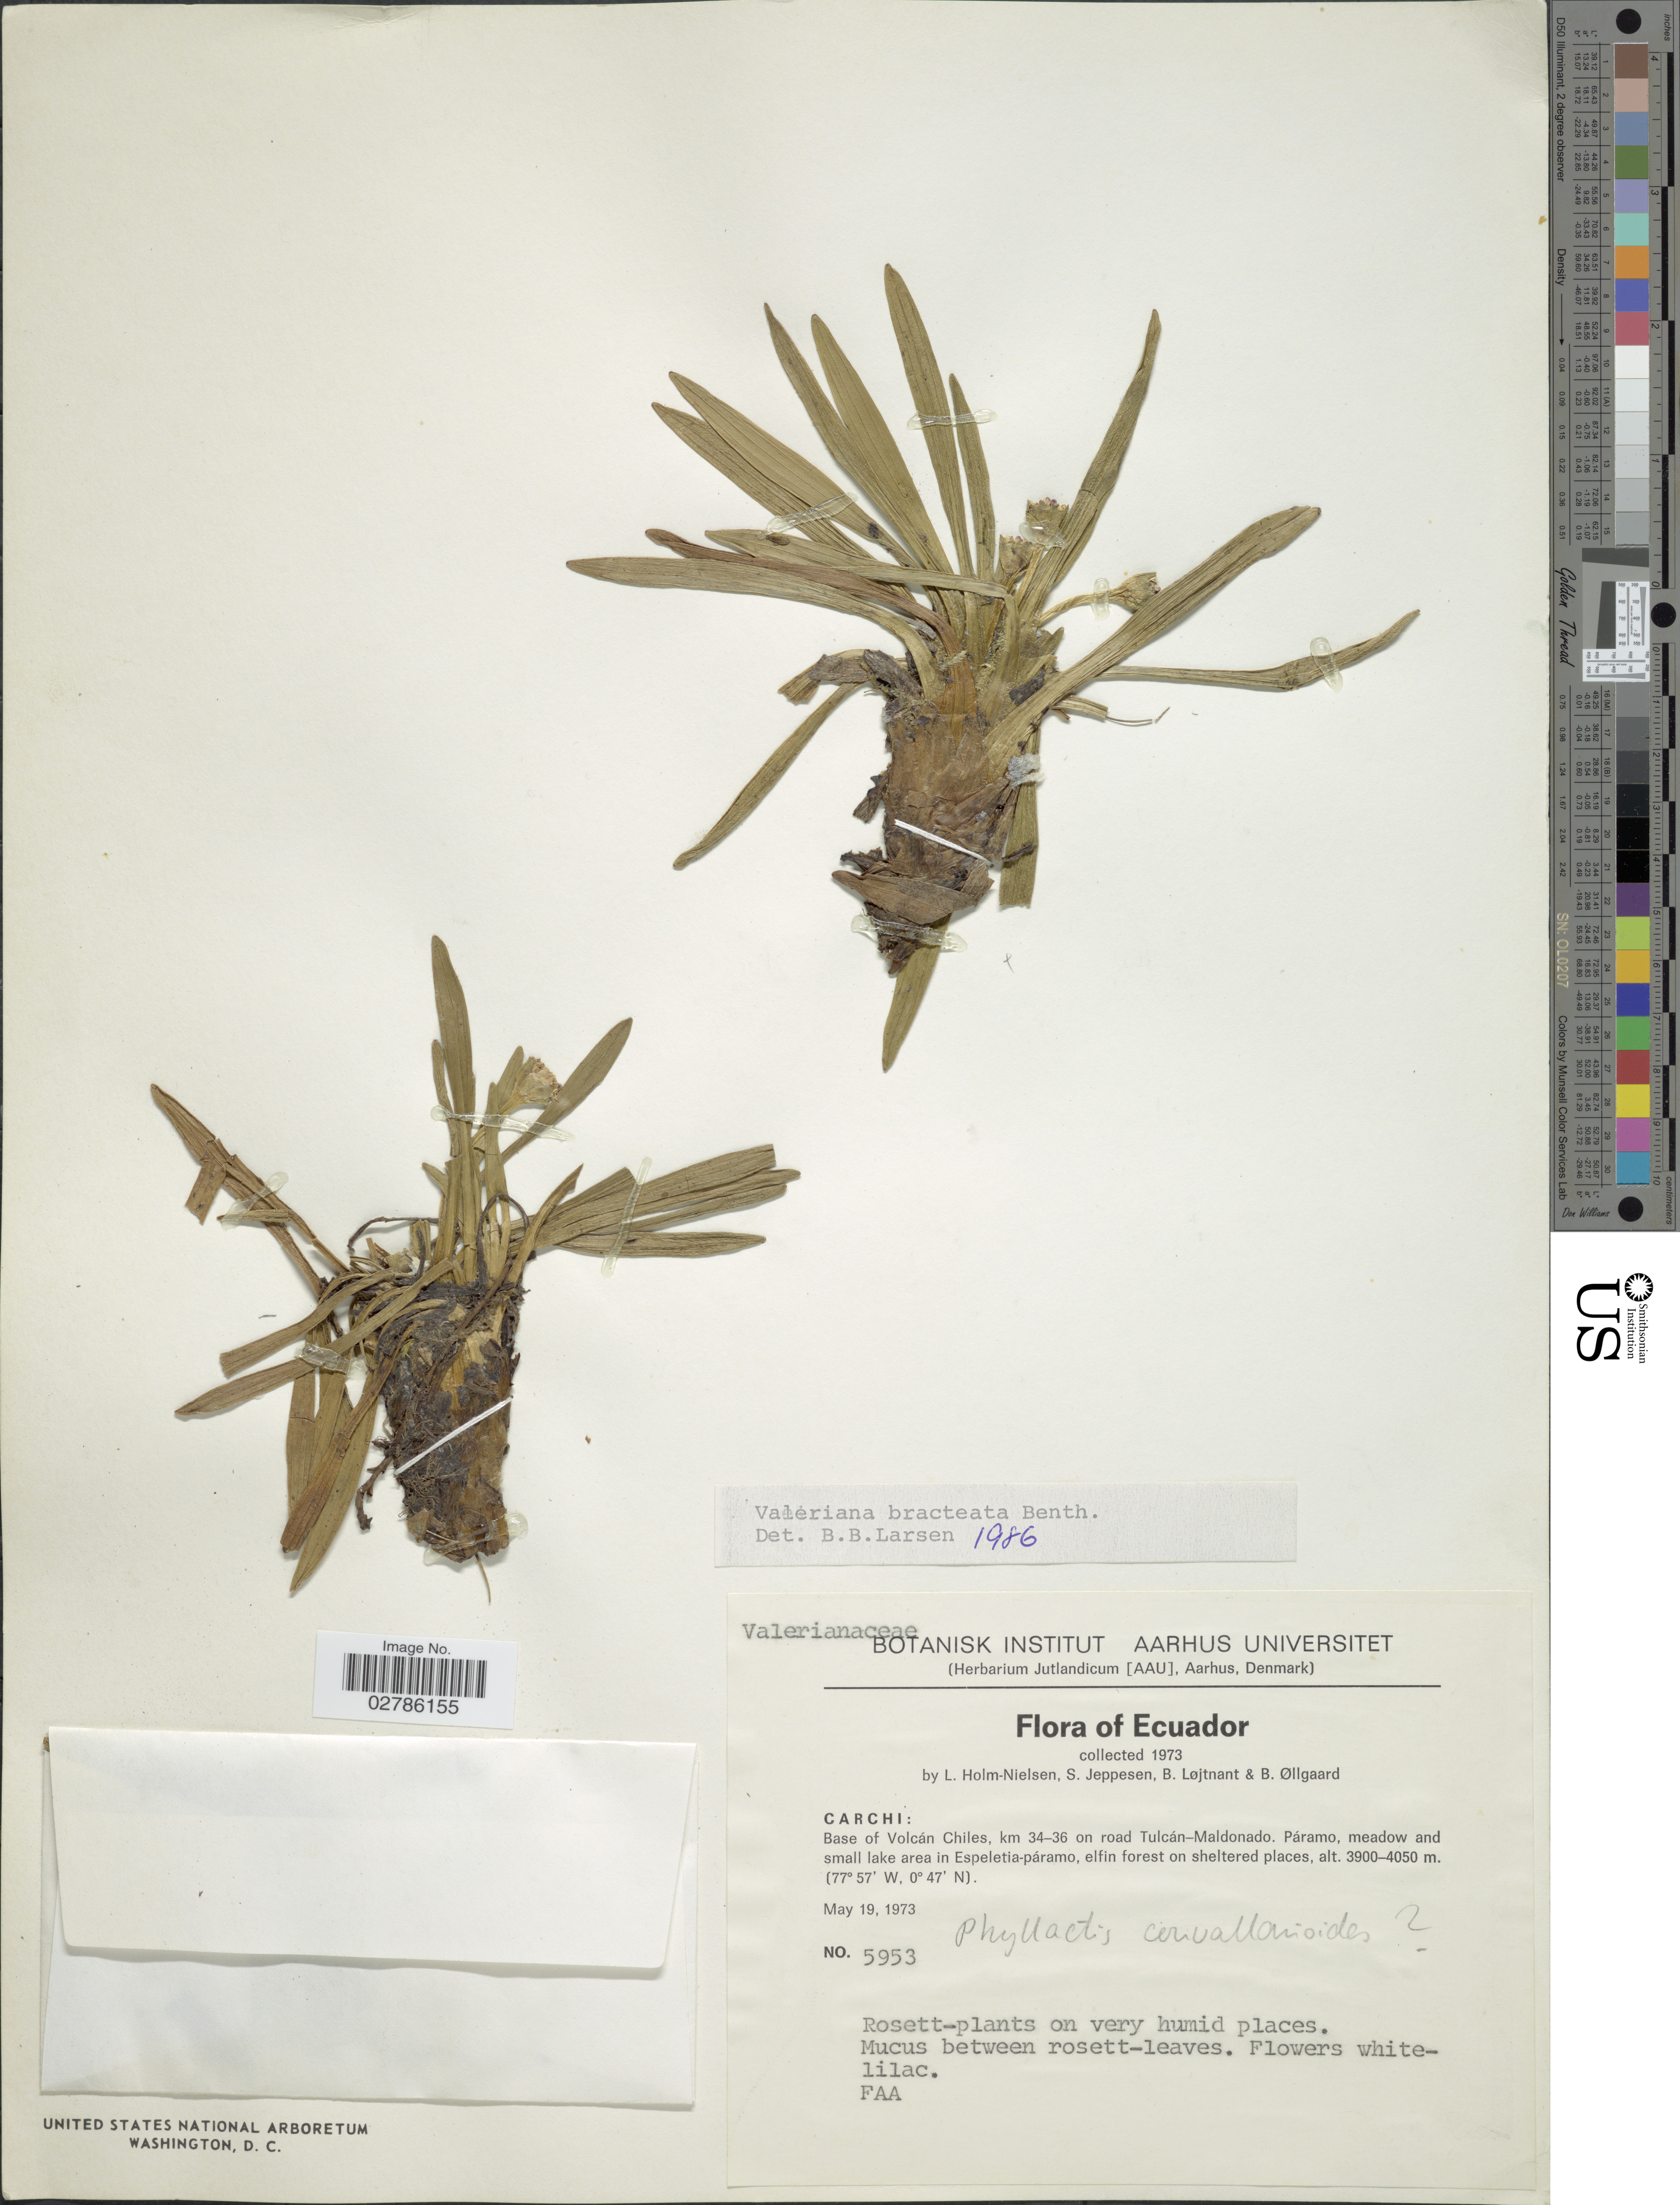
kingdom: Plantae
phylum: Tracheophyta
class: Magnoliopsida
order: Dipsacales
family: Caprifoliaceae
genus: Phyllactis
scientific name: Phyllactis bracteata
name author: (Benth.) Wedd.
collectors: L. Holm-Nielsen, S. Jeppesen, B. Löjtnant & B. Øllgaard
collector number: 5953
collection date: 1973-05-19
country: Ecuador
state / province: Carchi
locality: Base of Volcán Chiles, km 34-36 on road Tulcán-Maldonado.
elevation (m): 3900